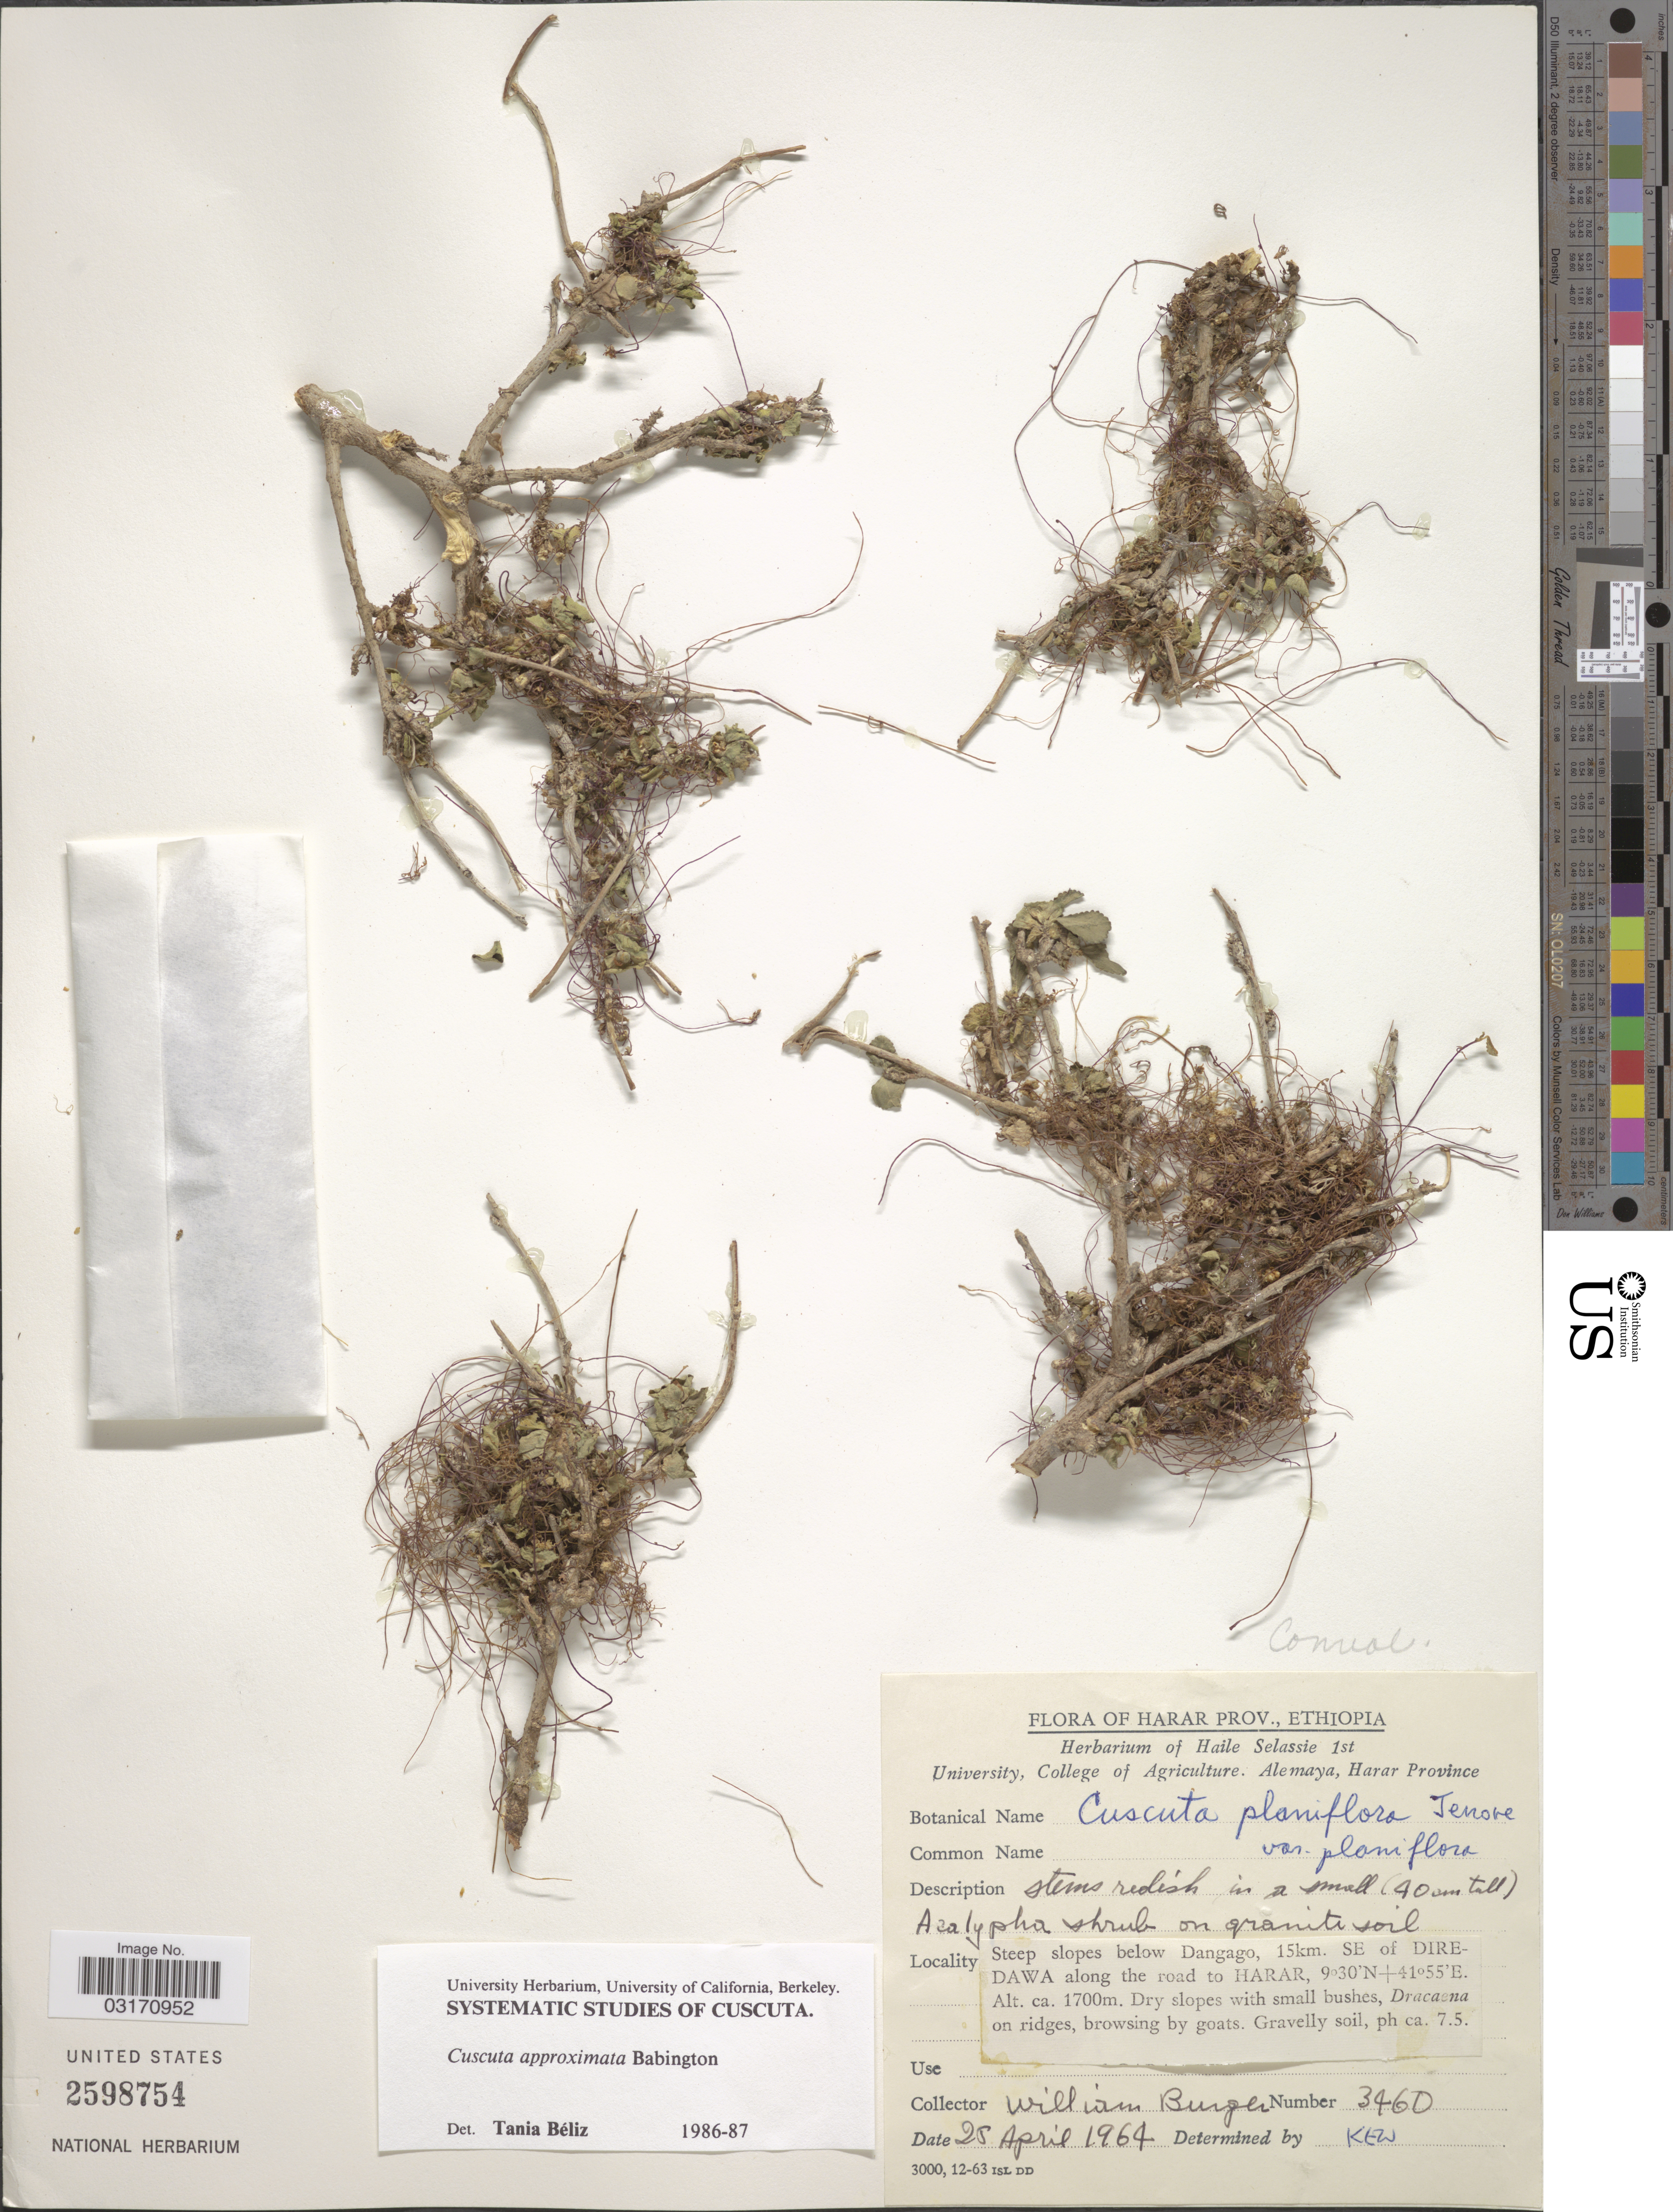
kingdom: Plantae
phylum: Tracheophyta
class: Magnoliopsida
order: Solanales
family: Convolvulaceae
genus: Cuscuta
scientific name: Cuscuta approximata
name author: Bab.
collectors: W. Burger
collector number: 3460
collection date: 1964-04-25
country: Ethiopia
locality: Harar Prov. Steep slopes Dangago, 15km. SE of DIREDAWA along the road to Harar.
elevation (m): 1700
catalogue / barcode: US 2598754